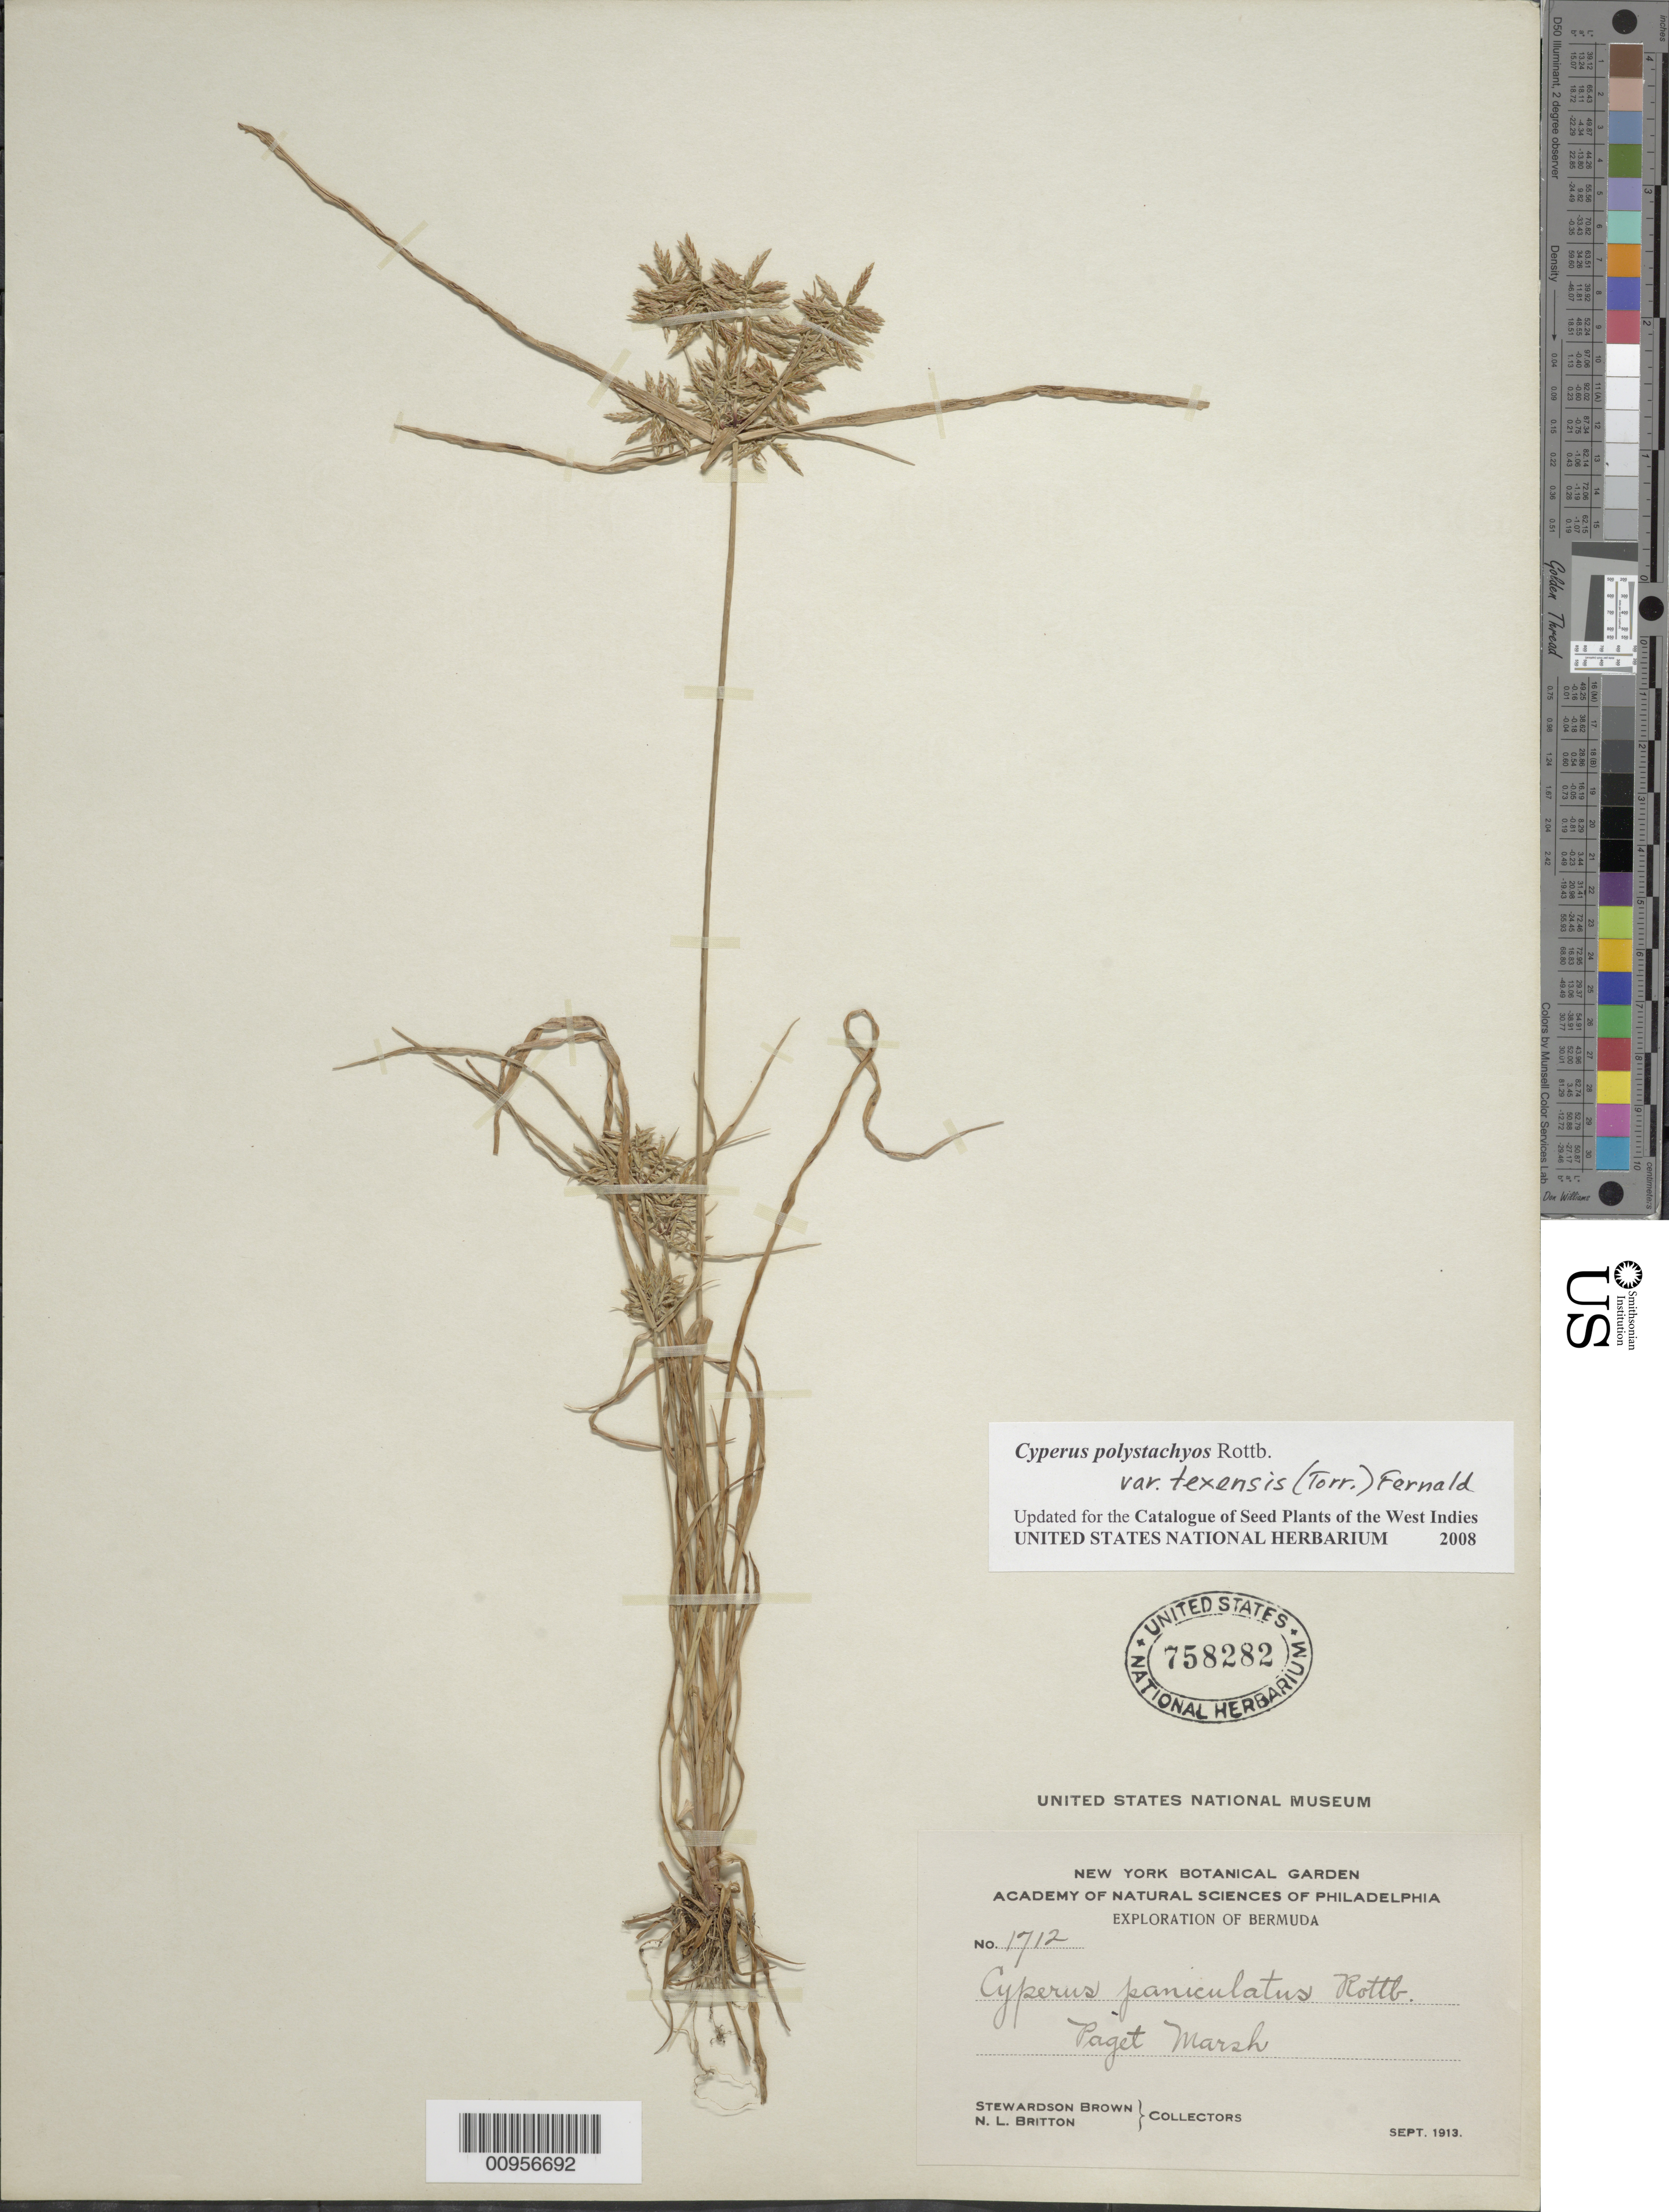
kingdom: Plantae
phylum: Tracheophyta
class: Liliopsida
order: Poales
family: Cyperaceae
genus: Cyperus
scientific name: Cyperus polystachyos var. texensis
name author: (Torr.) Fernald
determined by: Strong, M. T., (US), Smithsonian Institution - National Museum of Natural History (UNITED STATES)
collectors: S. Brown & N. Britton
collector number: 1712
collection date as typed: Sep 1913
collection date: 1913-09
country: Bermuda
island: Bermuda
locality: Paget Marsh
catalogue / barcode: US 758282